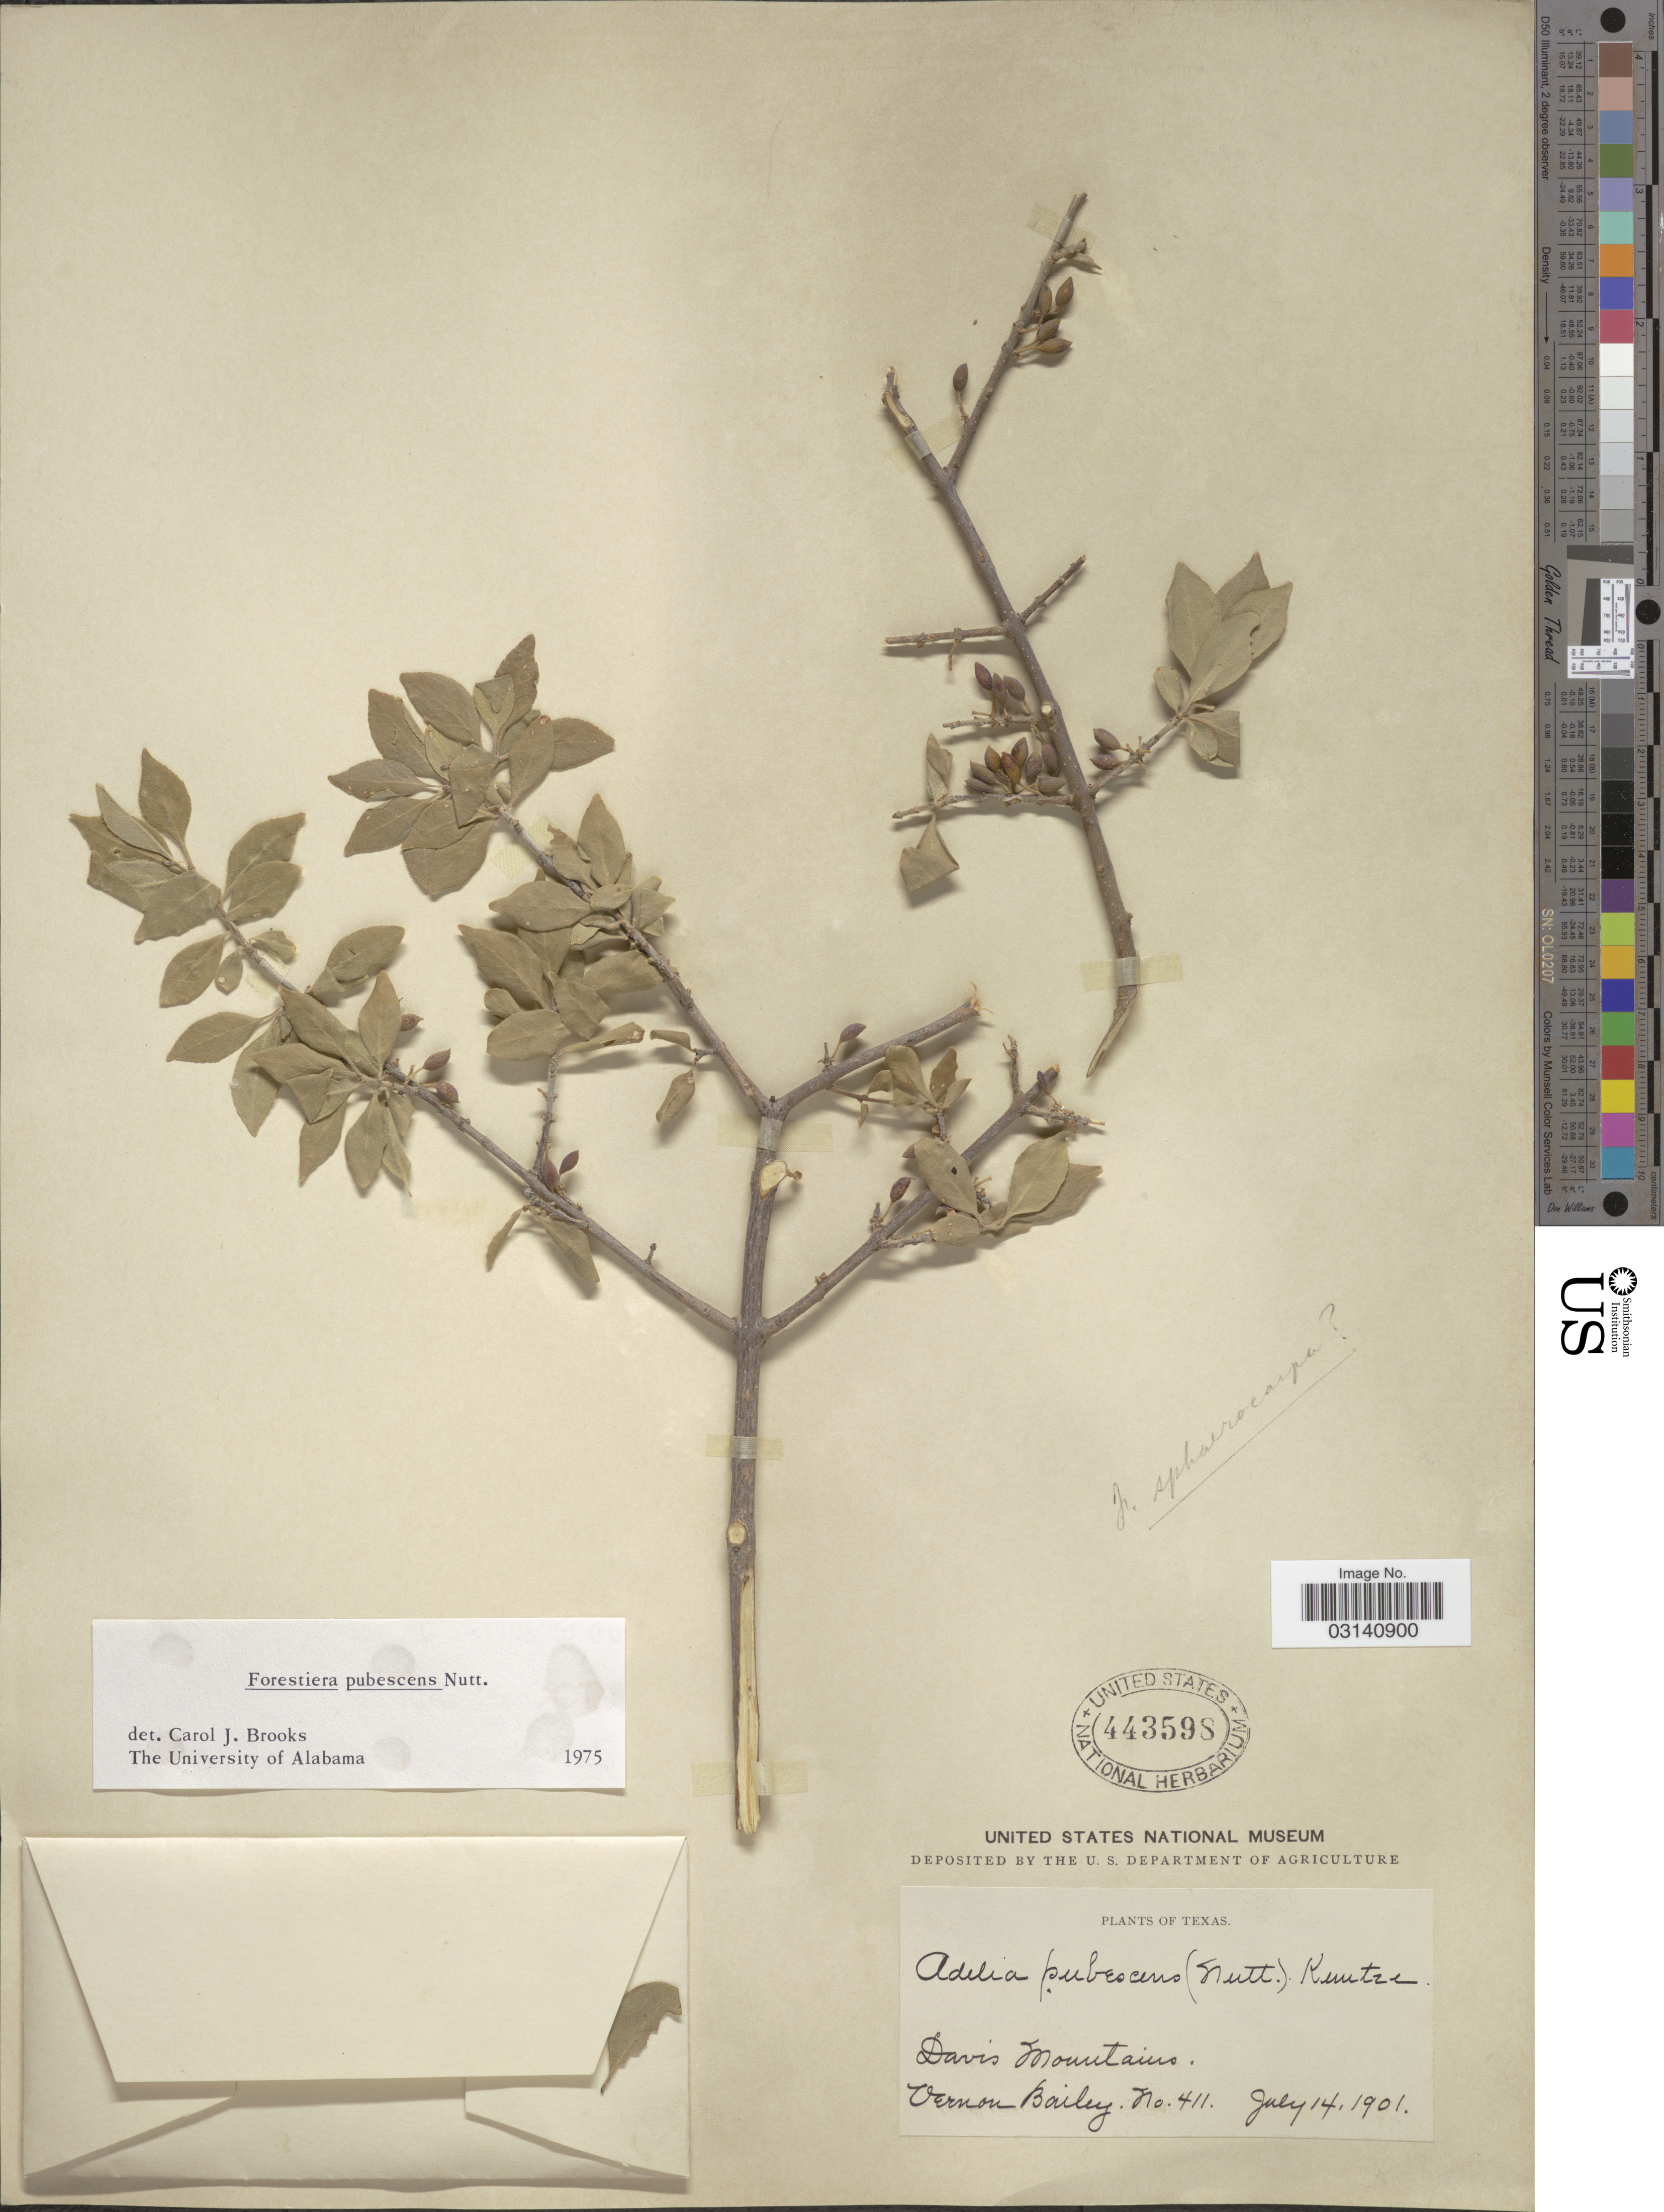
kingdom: Plantae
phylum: Tracheophyta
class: Magnoliopsida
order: Lamiales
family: Oleaceae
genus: Forestiera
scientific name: Forestiera pubescens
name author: Nutt.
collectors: V. O. Bailey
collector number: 411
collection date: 1901-07-14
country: United States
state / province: Texas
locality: Davis Mountains.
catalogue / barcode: US 443598